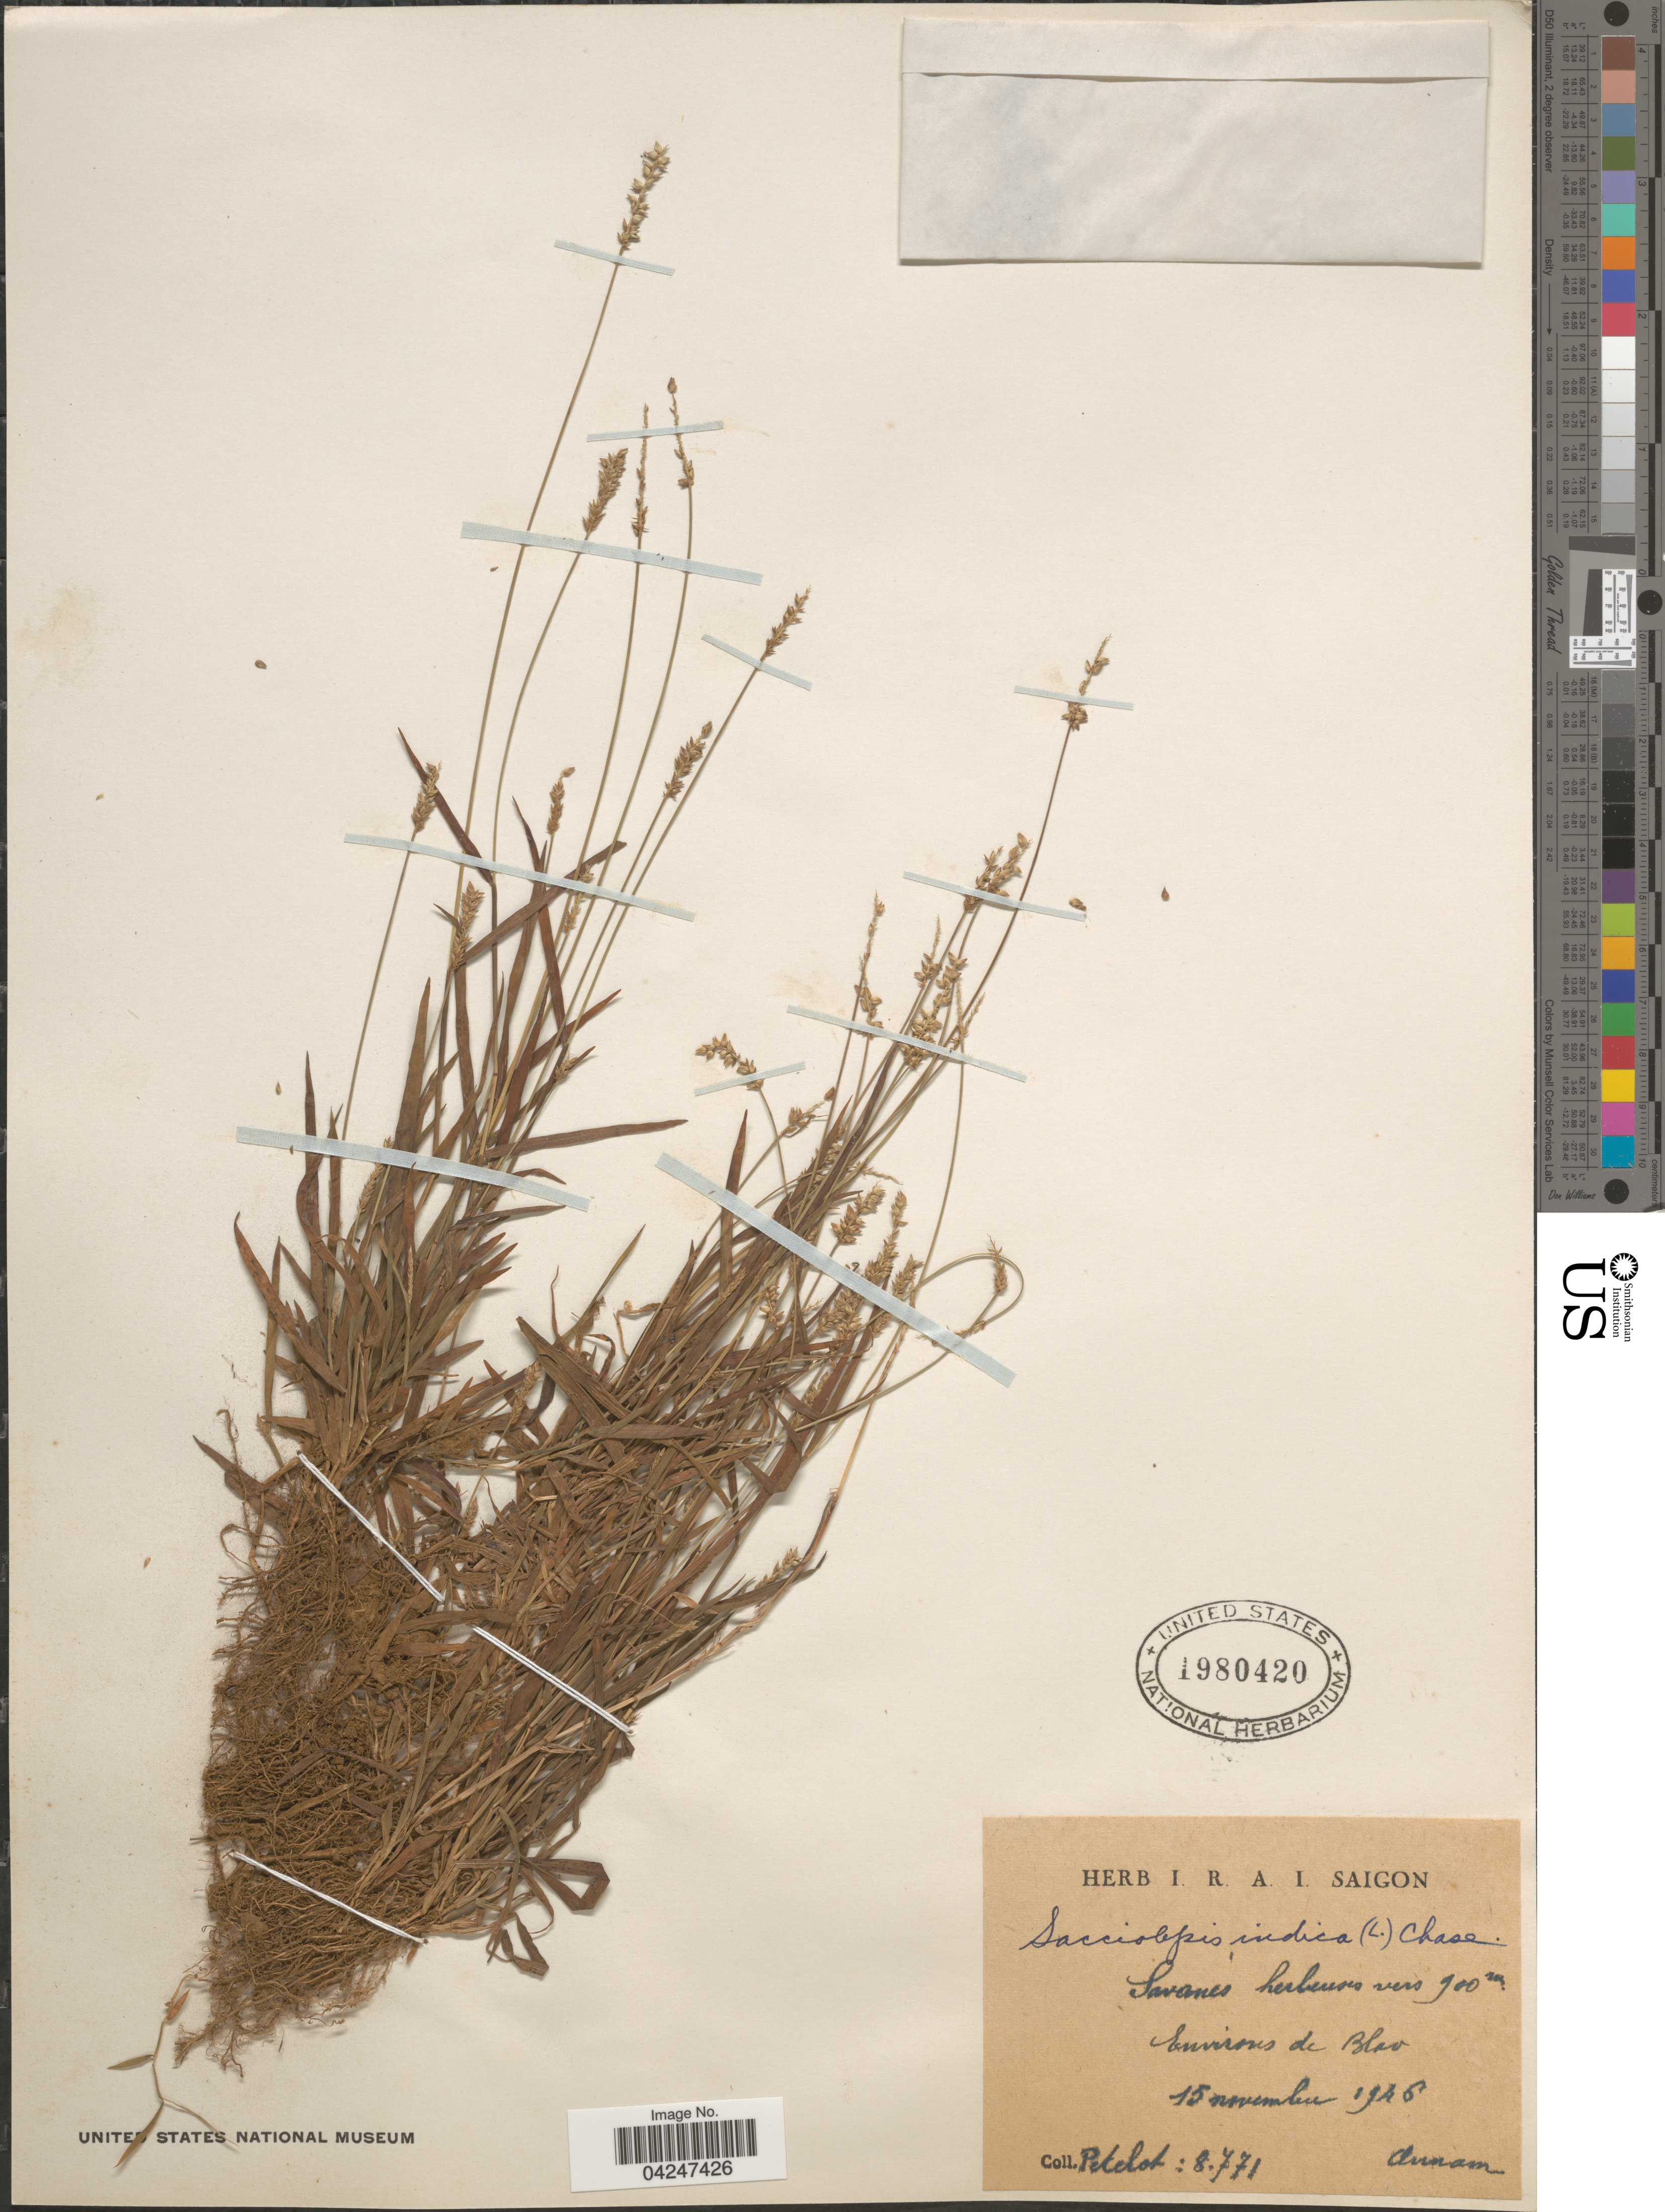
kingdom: Plantae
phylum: Tracheophyta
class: Liliopsida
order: Poales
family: Poaceae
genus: Sacciolepis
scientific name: Sacciolepis indica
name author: (L.) Chase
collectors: Pételot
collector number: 8.771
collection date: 1946-11-15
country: Vietnam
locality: Environs de Blao. Annam.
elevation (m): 900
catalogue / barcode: US 1980420